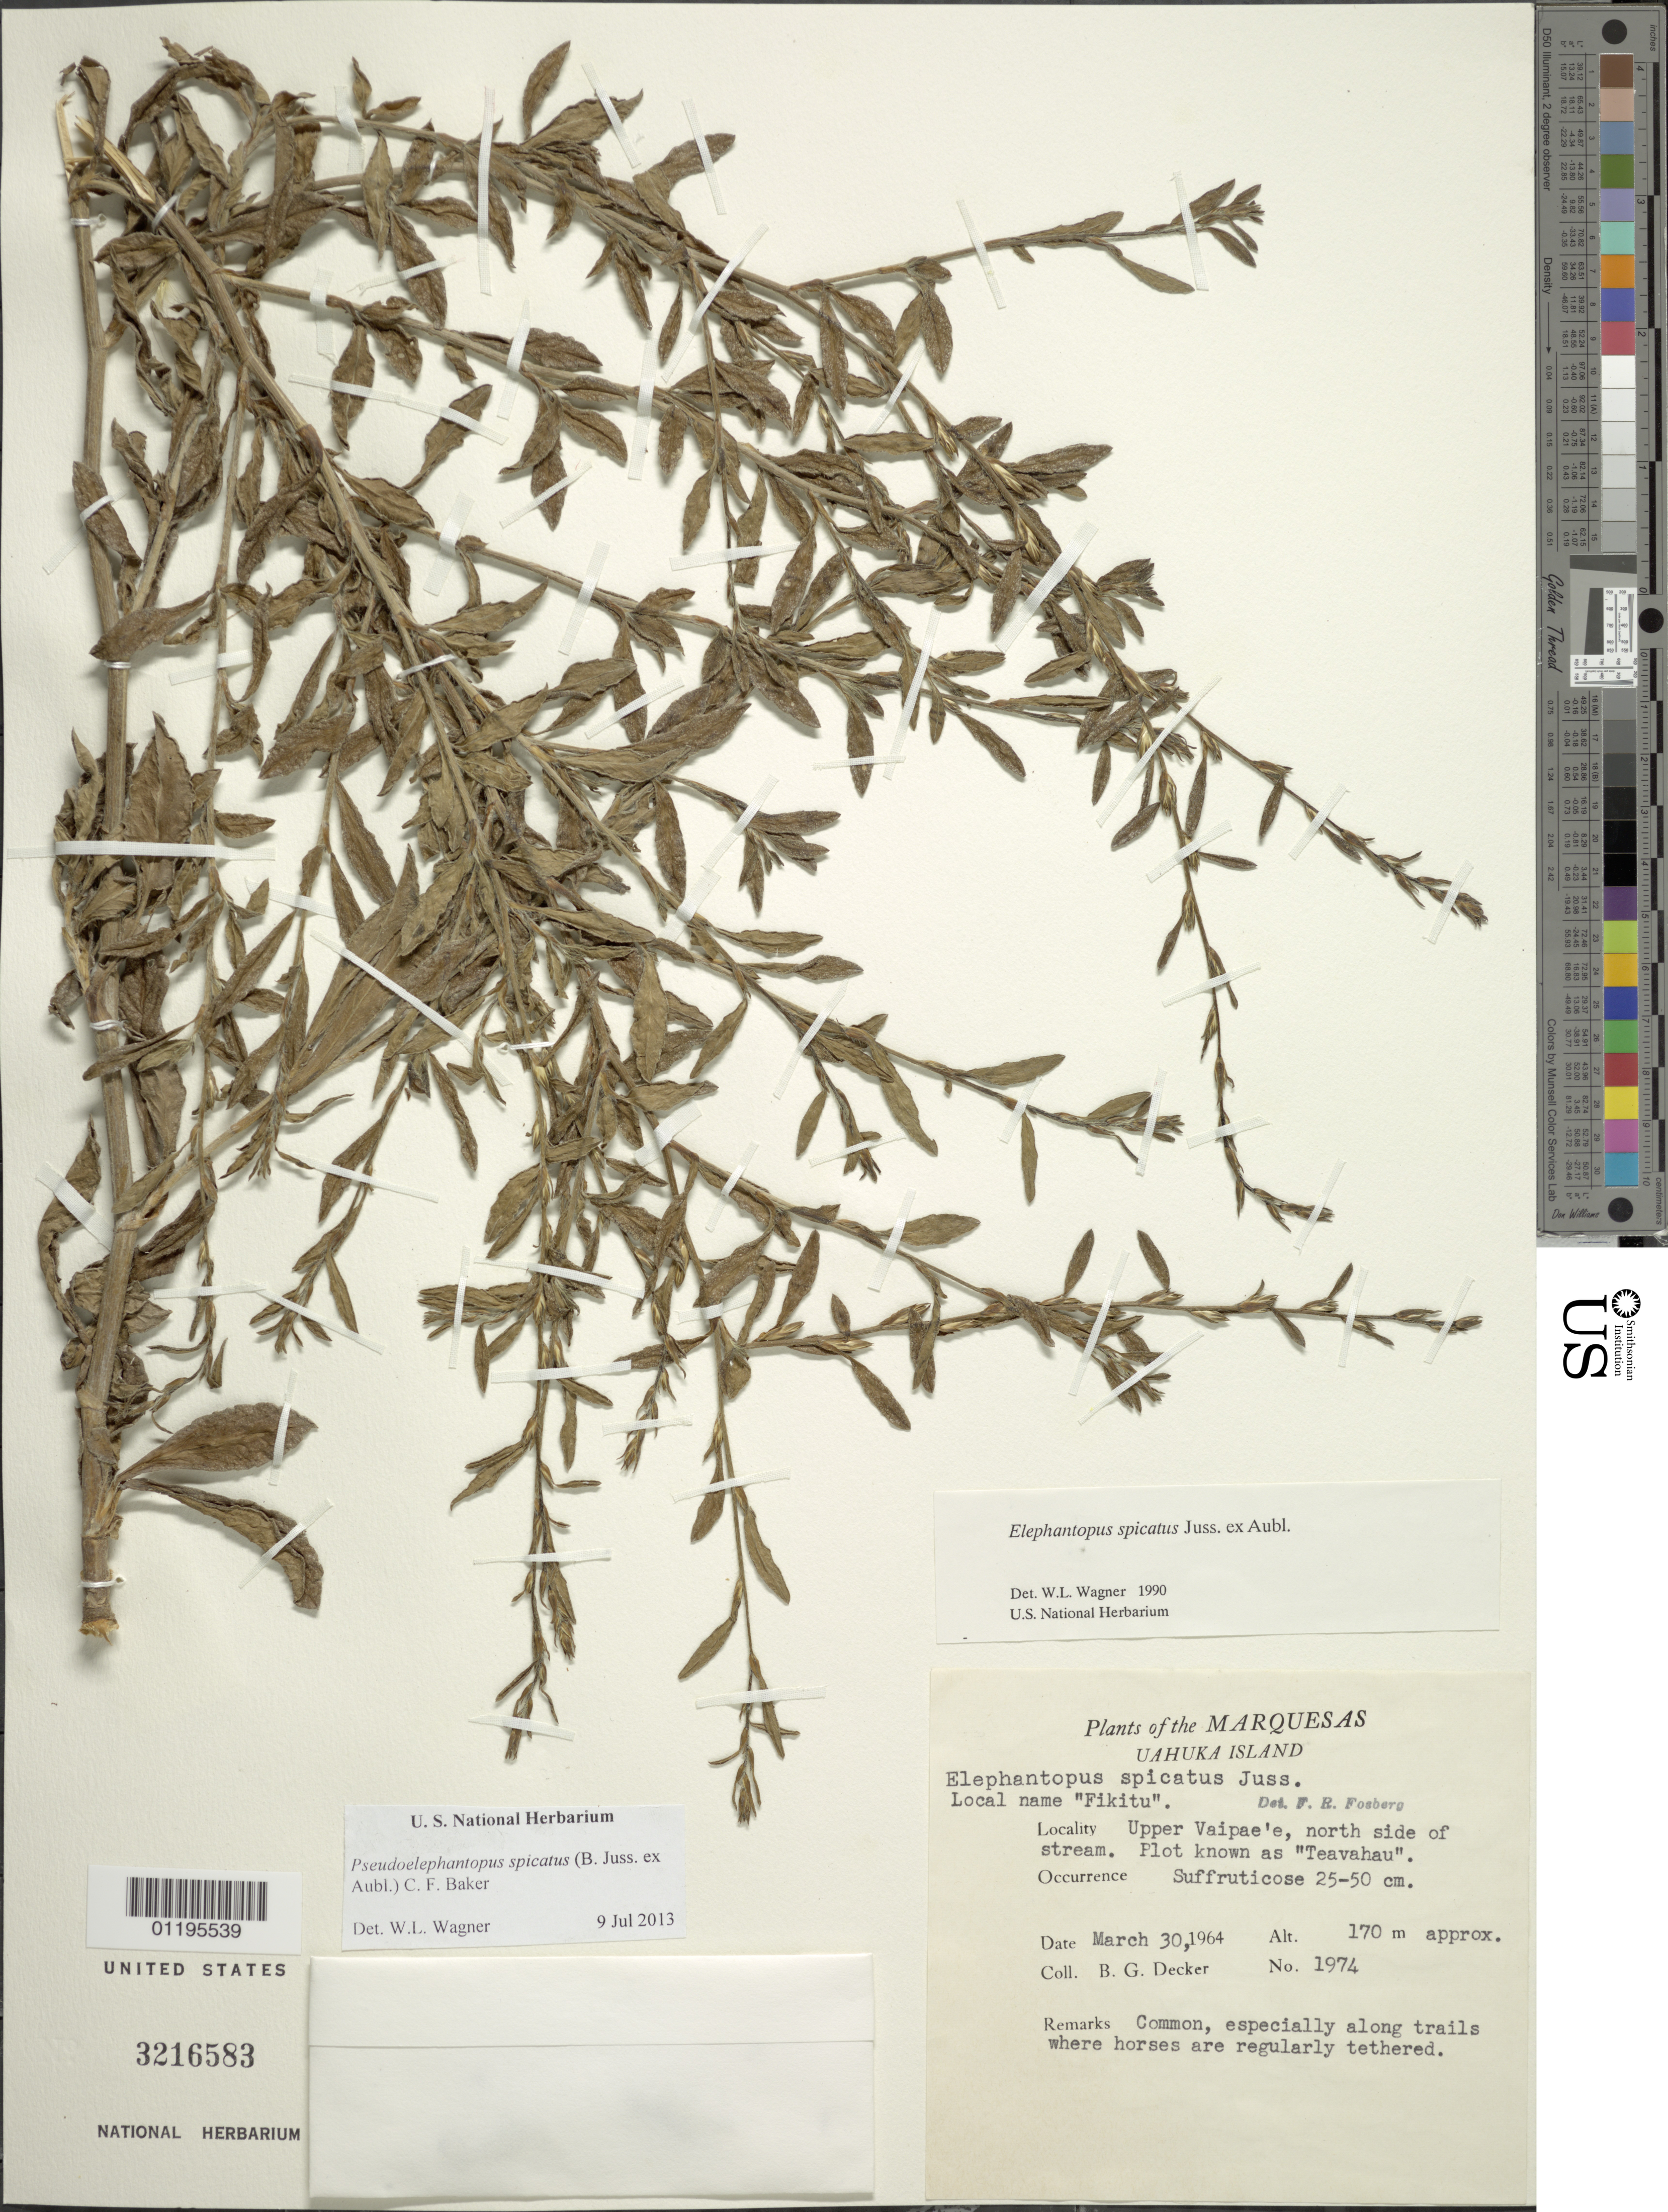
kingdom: Plantae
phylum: Tracheophyta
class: Magnoliopsida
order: Asterales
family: Asteraceae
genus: Pseudelephantopus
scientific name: Pseudelephantopus spicatus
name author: (Juss. ex Aubl.) C.F. Baker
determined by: Wagner, W. L., (BOT), Smithsonian Institution - National Museum of Natural History (UNITED STATES)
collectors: B. G. Decker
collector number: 1974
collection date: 1964-03-30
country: French Polynesia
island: Ua Huka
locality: Upper Vaipae'e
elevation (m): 170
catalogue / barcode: US 3216583